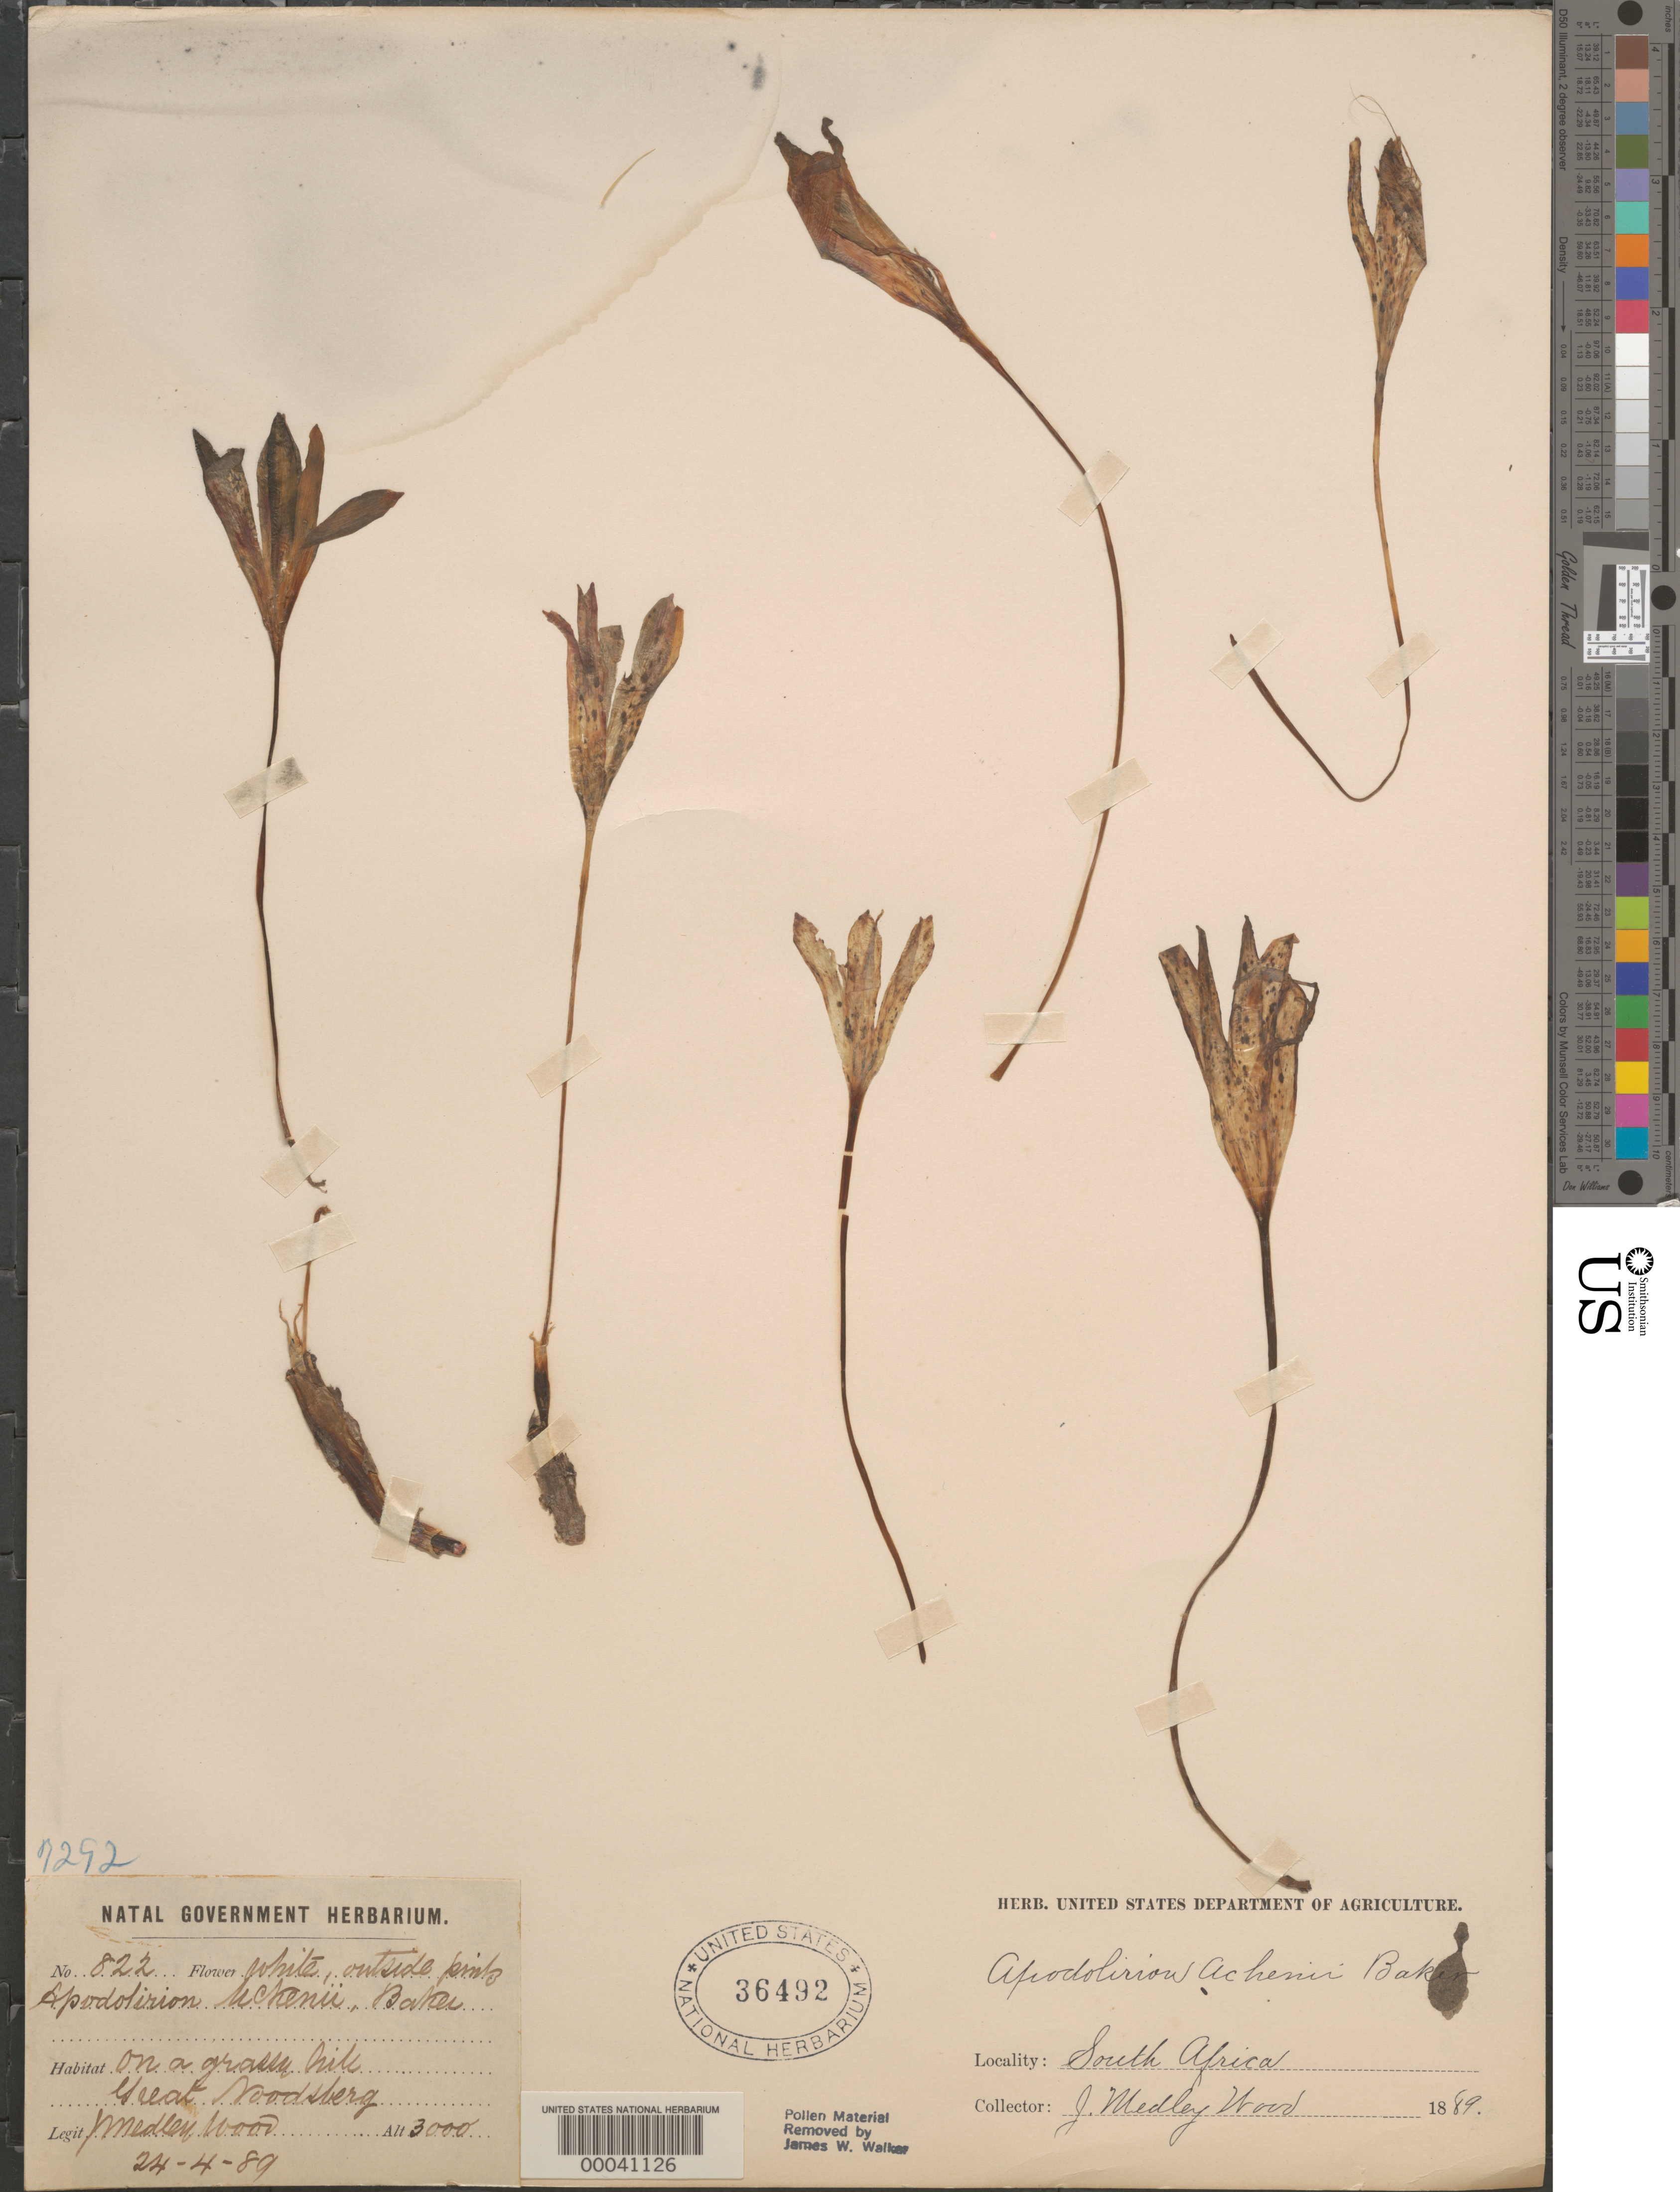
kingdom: Plantae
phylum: Tracheophyta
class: Liliopsida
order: Asparagales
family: Amaryllidaceae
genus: Apodolirion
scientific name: Apodolirion achenii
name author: Baker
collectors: J. M. Wood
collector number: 822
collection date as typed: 24 Apr 1889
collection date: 1889-04-24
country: South Africa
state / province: KwaZulu-Natal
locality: Great woodsberg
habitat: On a grassy hill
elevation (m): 914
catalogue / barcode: US 36492